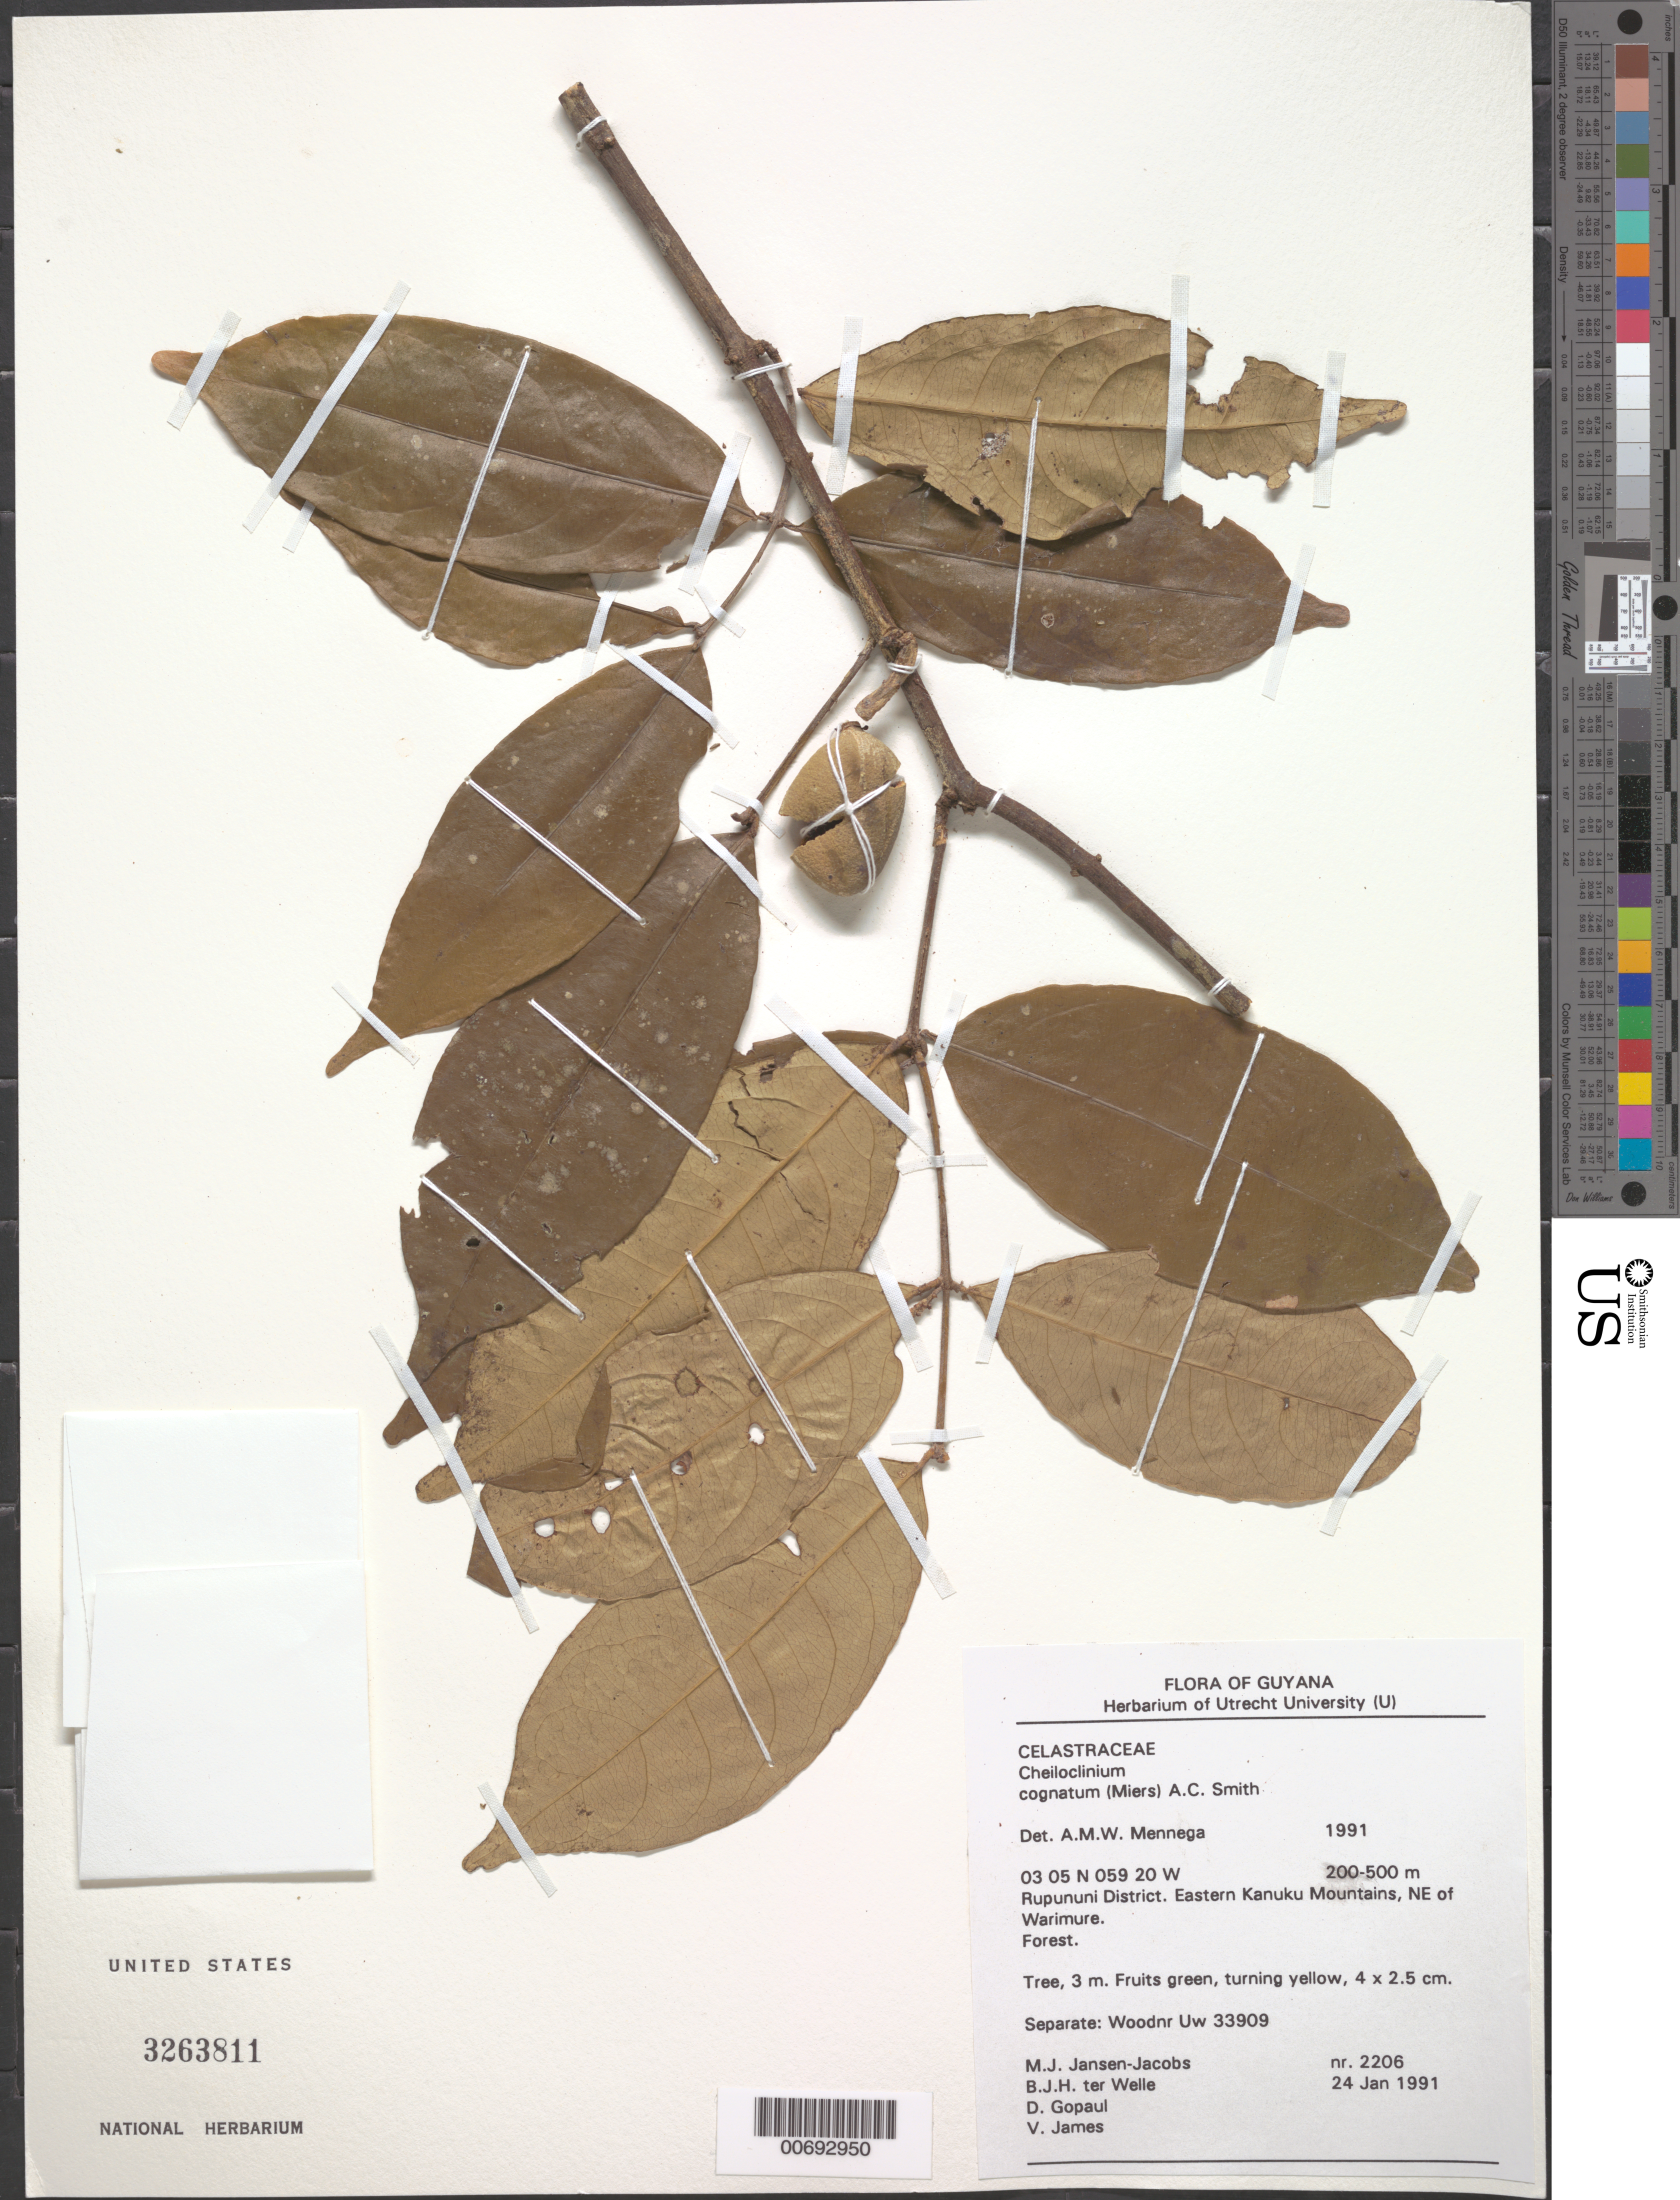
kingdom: Plantae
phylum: Tracheophyta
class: Magnoliopsida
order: Celastrales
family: Celastraceae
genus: Cheiloclinium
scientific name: Cheiloclinium cognatum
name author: (Miers) A.C. Sm.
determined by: Mennega, A. M. W.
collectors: M. J. Jansen-Jacobs, B. Welle, D. Gopaul & V. James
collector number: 2206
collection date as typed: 24-Jan-91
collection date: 1991-01-24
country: Guyana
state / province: U. Takutu-U. Essequibo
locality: Warimure, NE of, eastern Kanuku Mts., Rupununi District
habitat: Forest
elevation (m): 200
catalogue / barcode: US 3263811